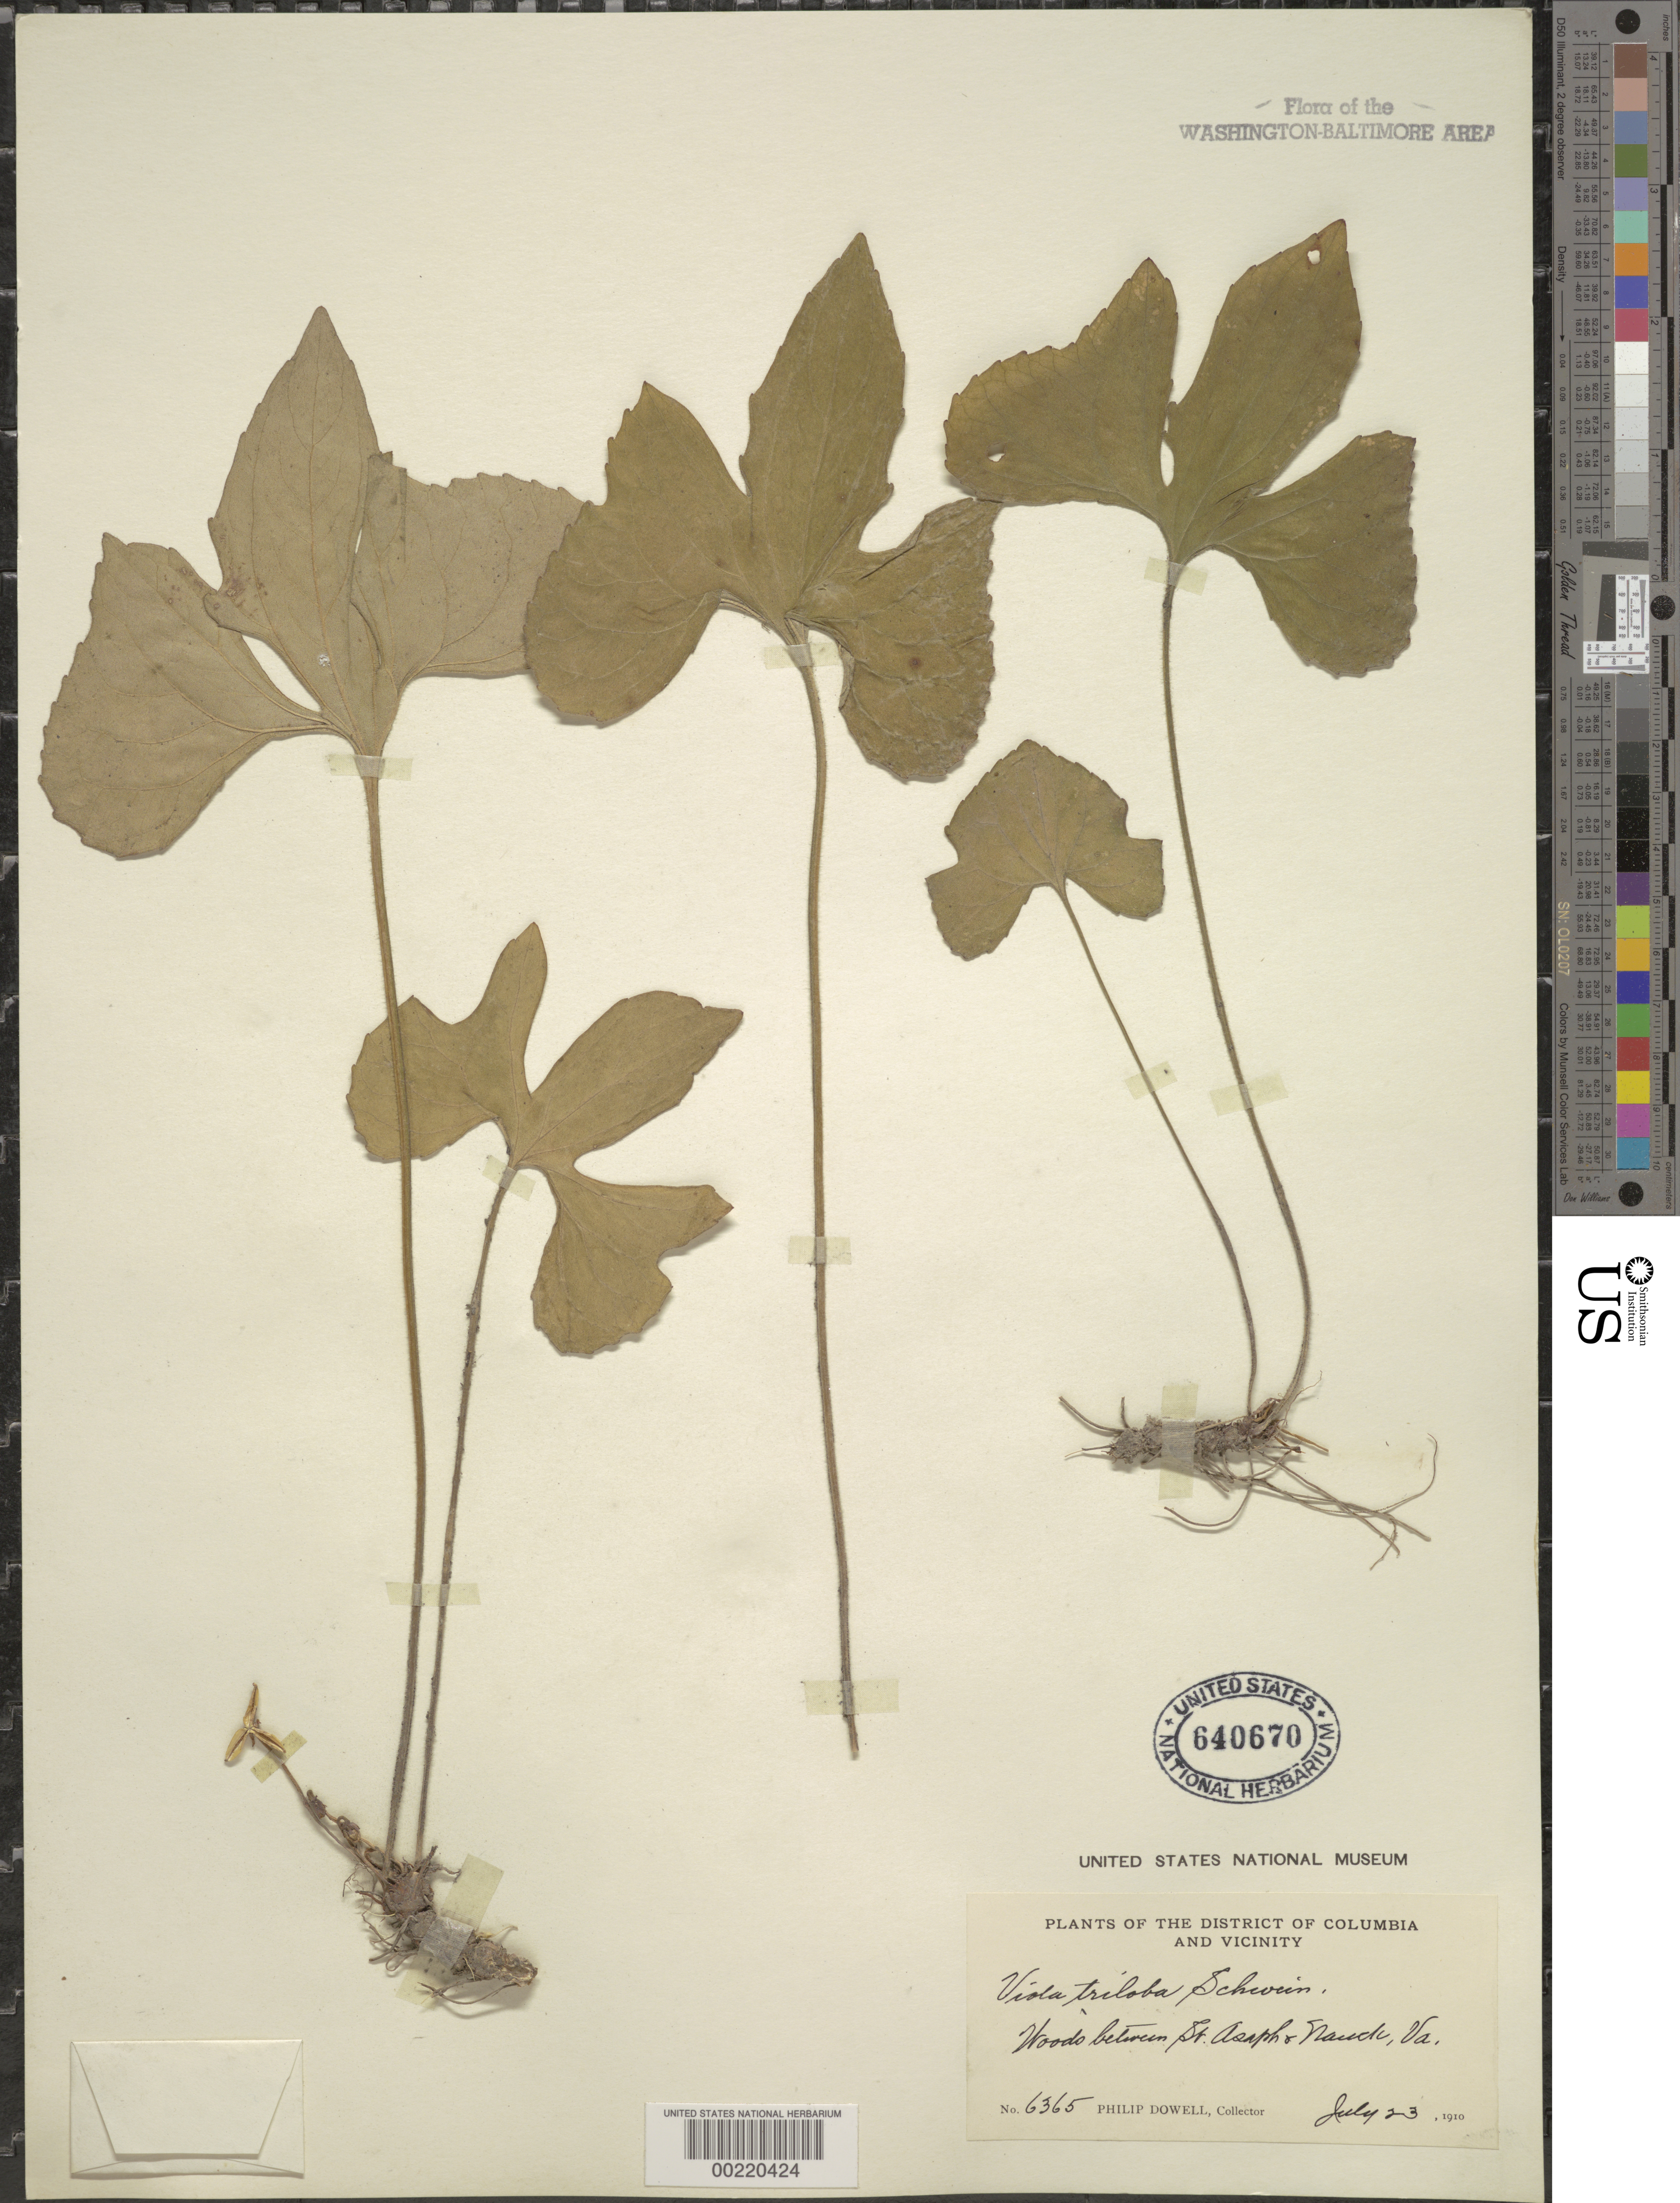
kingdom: Plantae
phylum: Tracheophyta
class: Magnoliopsida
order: Malpighiales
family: Violaceae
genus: Viola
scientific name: Viola palmata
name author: L.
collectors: P. Dowell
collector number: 6365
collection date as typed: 23 Jul 1910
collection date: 1910-07-23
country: United States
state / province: Virginia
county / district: Arlington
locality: Between St. Asaph and Nauck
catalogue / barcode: US 640670